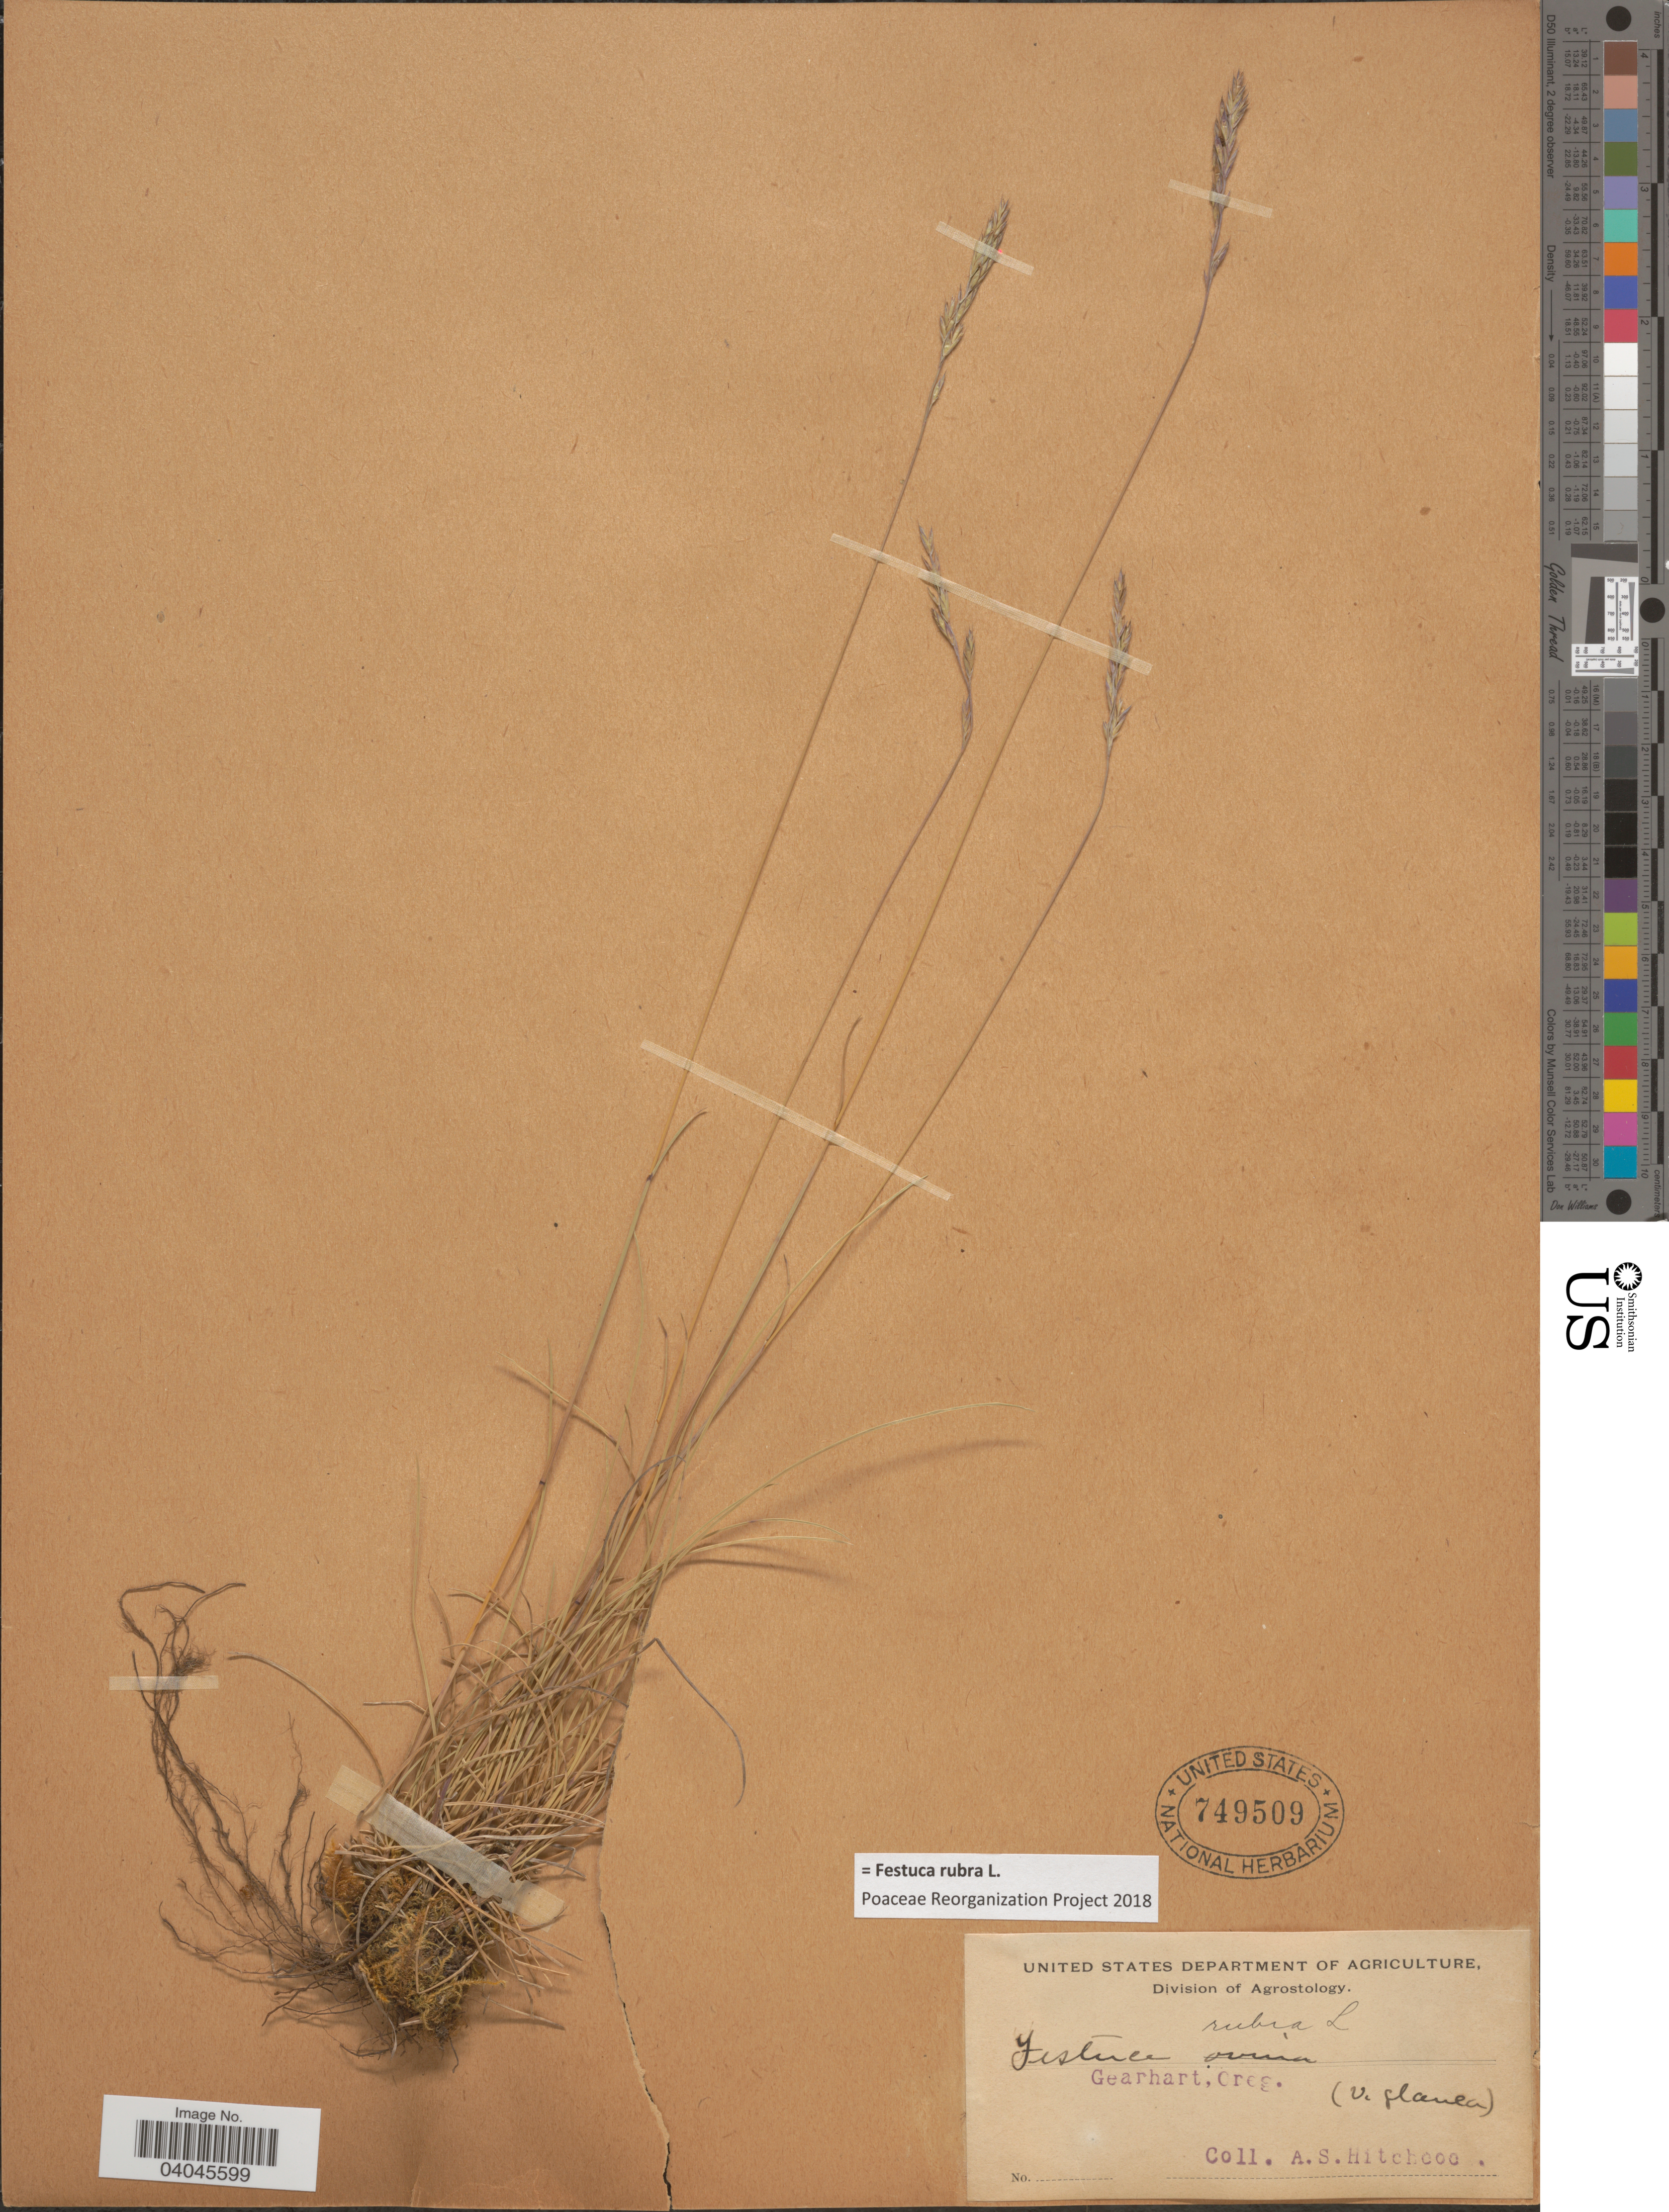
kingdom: Plantae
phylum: Tracheophyta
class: Liliopsida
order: Poales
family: Poaceae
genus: Festuca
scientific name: Festuca rubra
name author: L.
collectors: A. S. Hitchcock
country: United States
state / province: Oregon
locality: Gearhart.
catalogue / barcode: US 749509